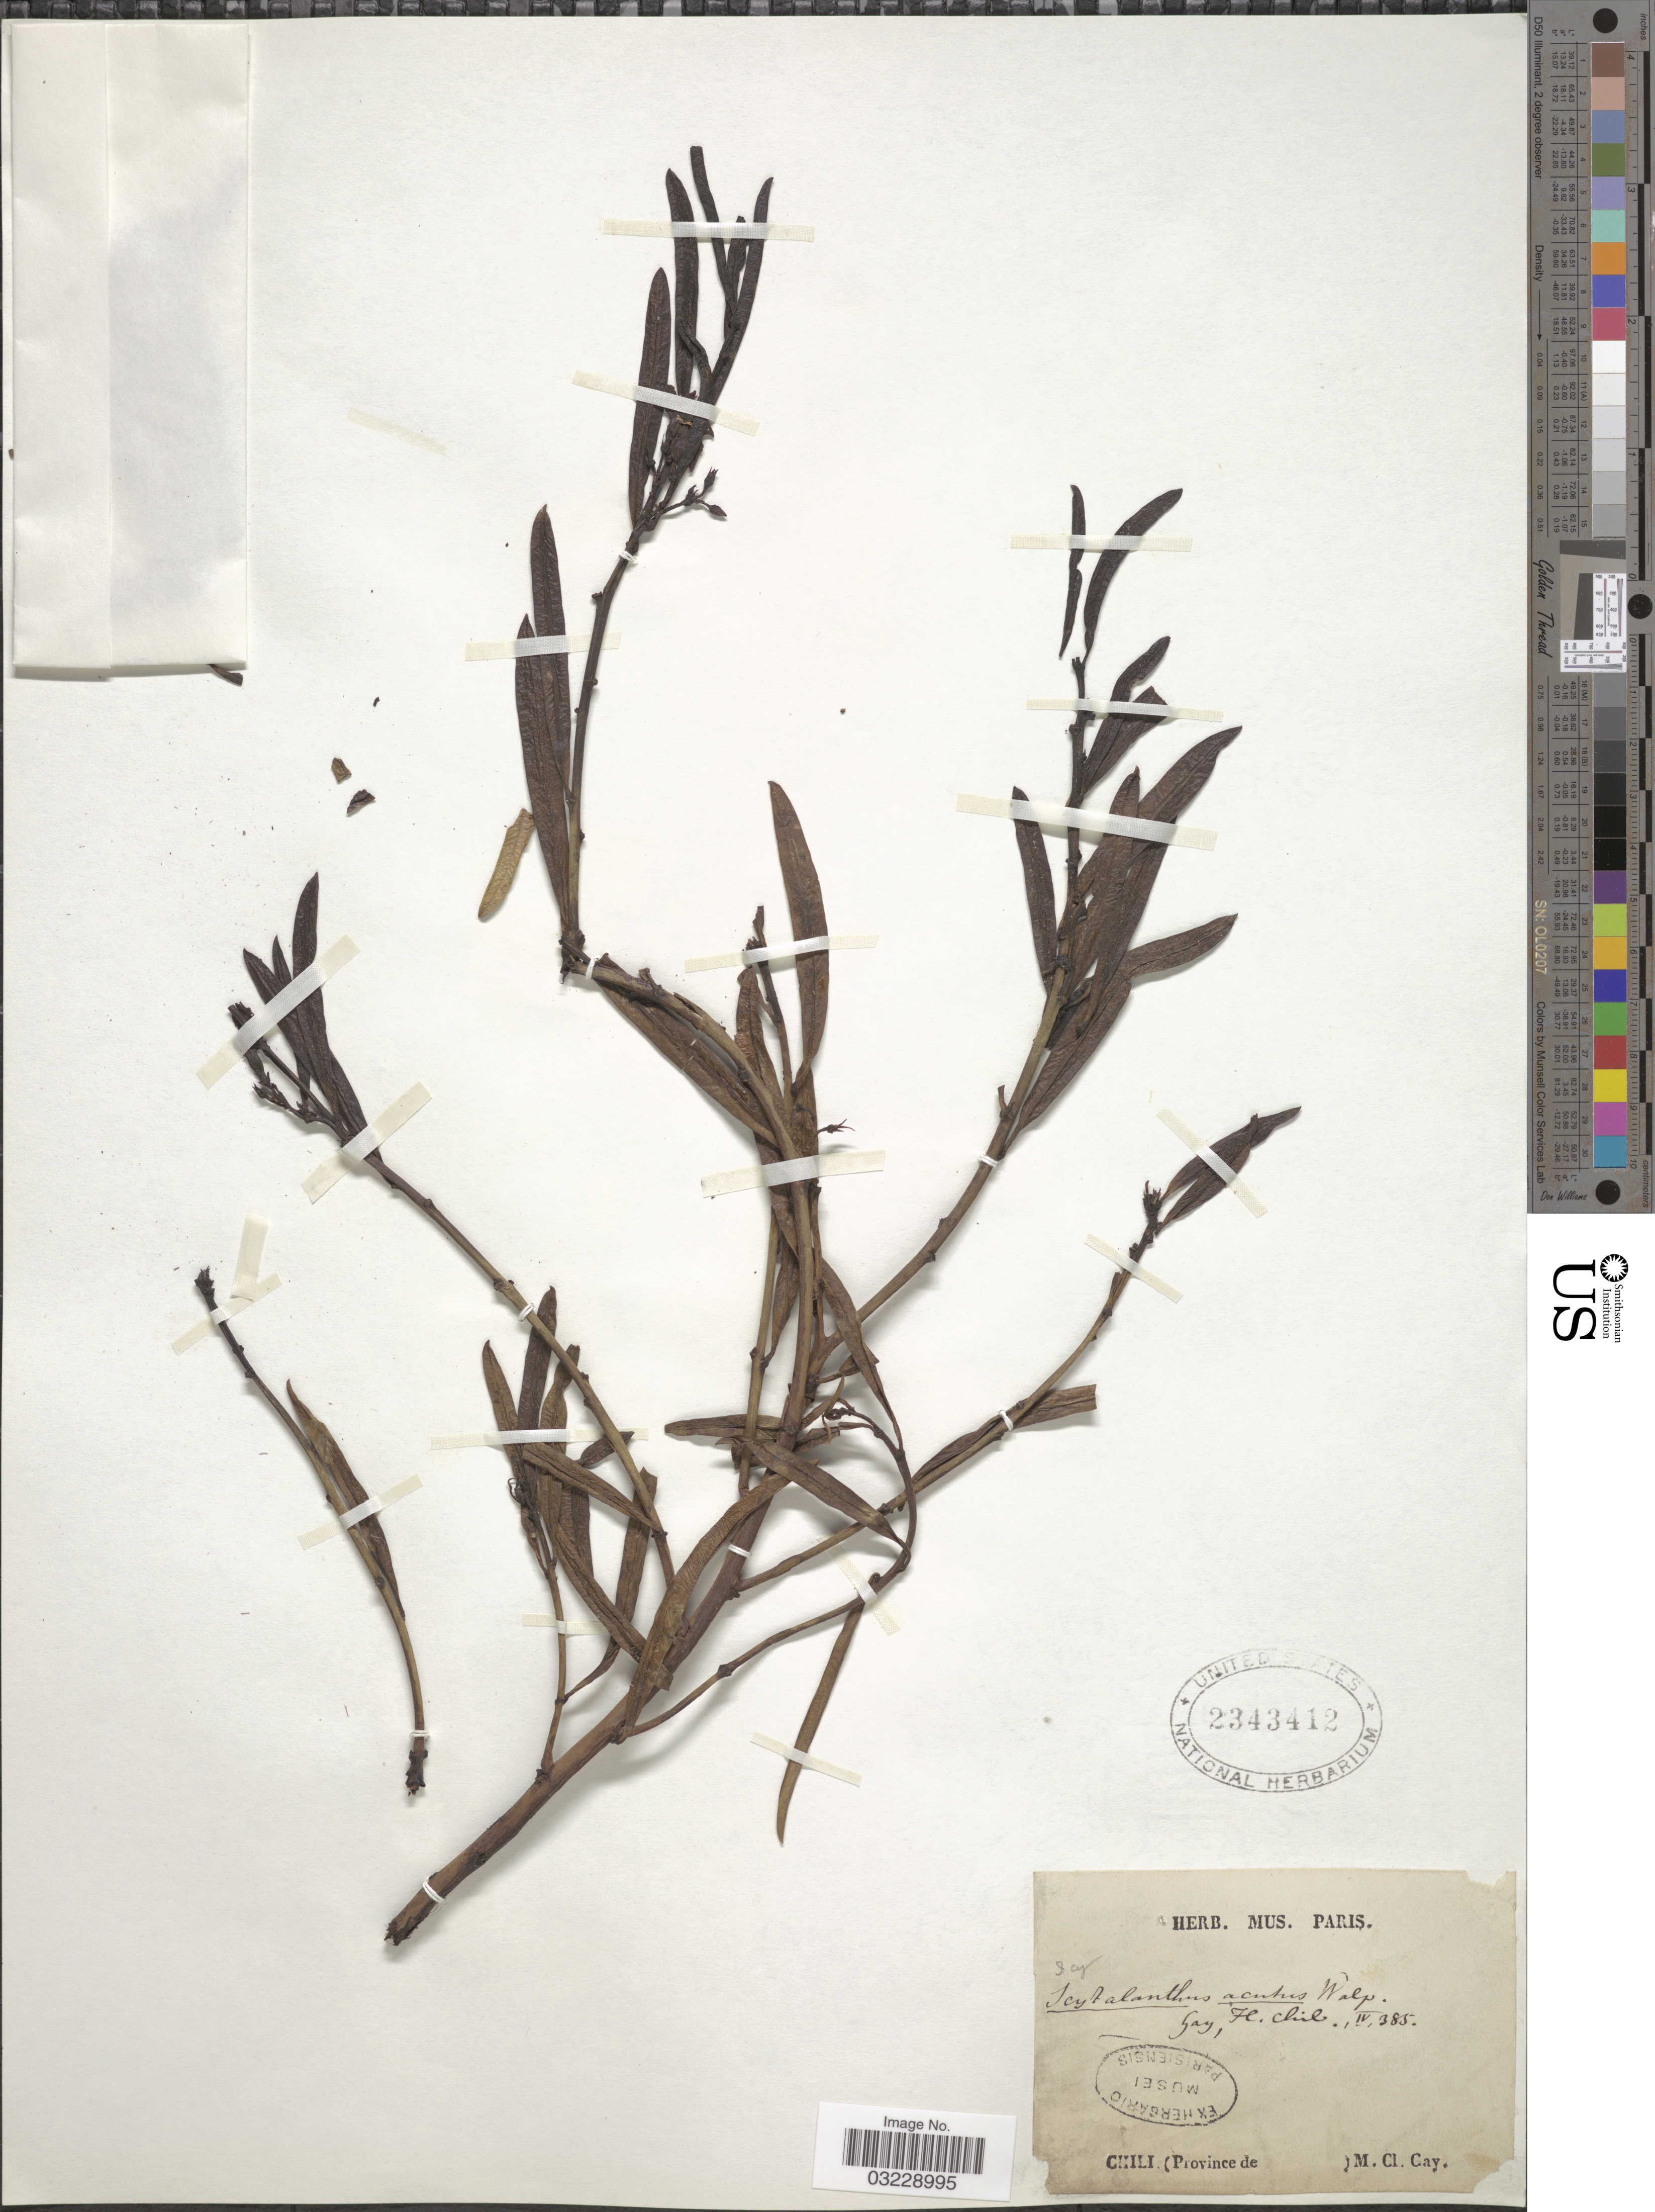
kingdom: Plantae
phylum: Tracheophyta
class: Magnoliopsida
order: Gentianales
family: Apocynaceae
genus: Skytanthus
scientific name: Skytanthus acutus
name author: Meyen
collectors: M. Gay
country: Chile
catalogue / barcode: US 2343412